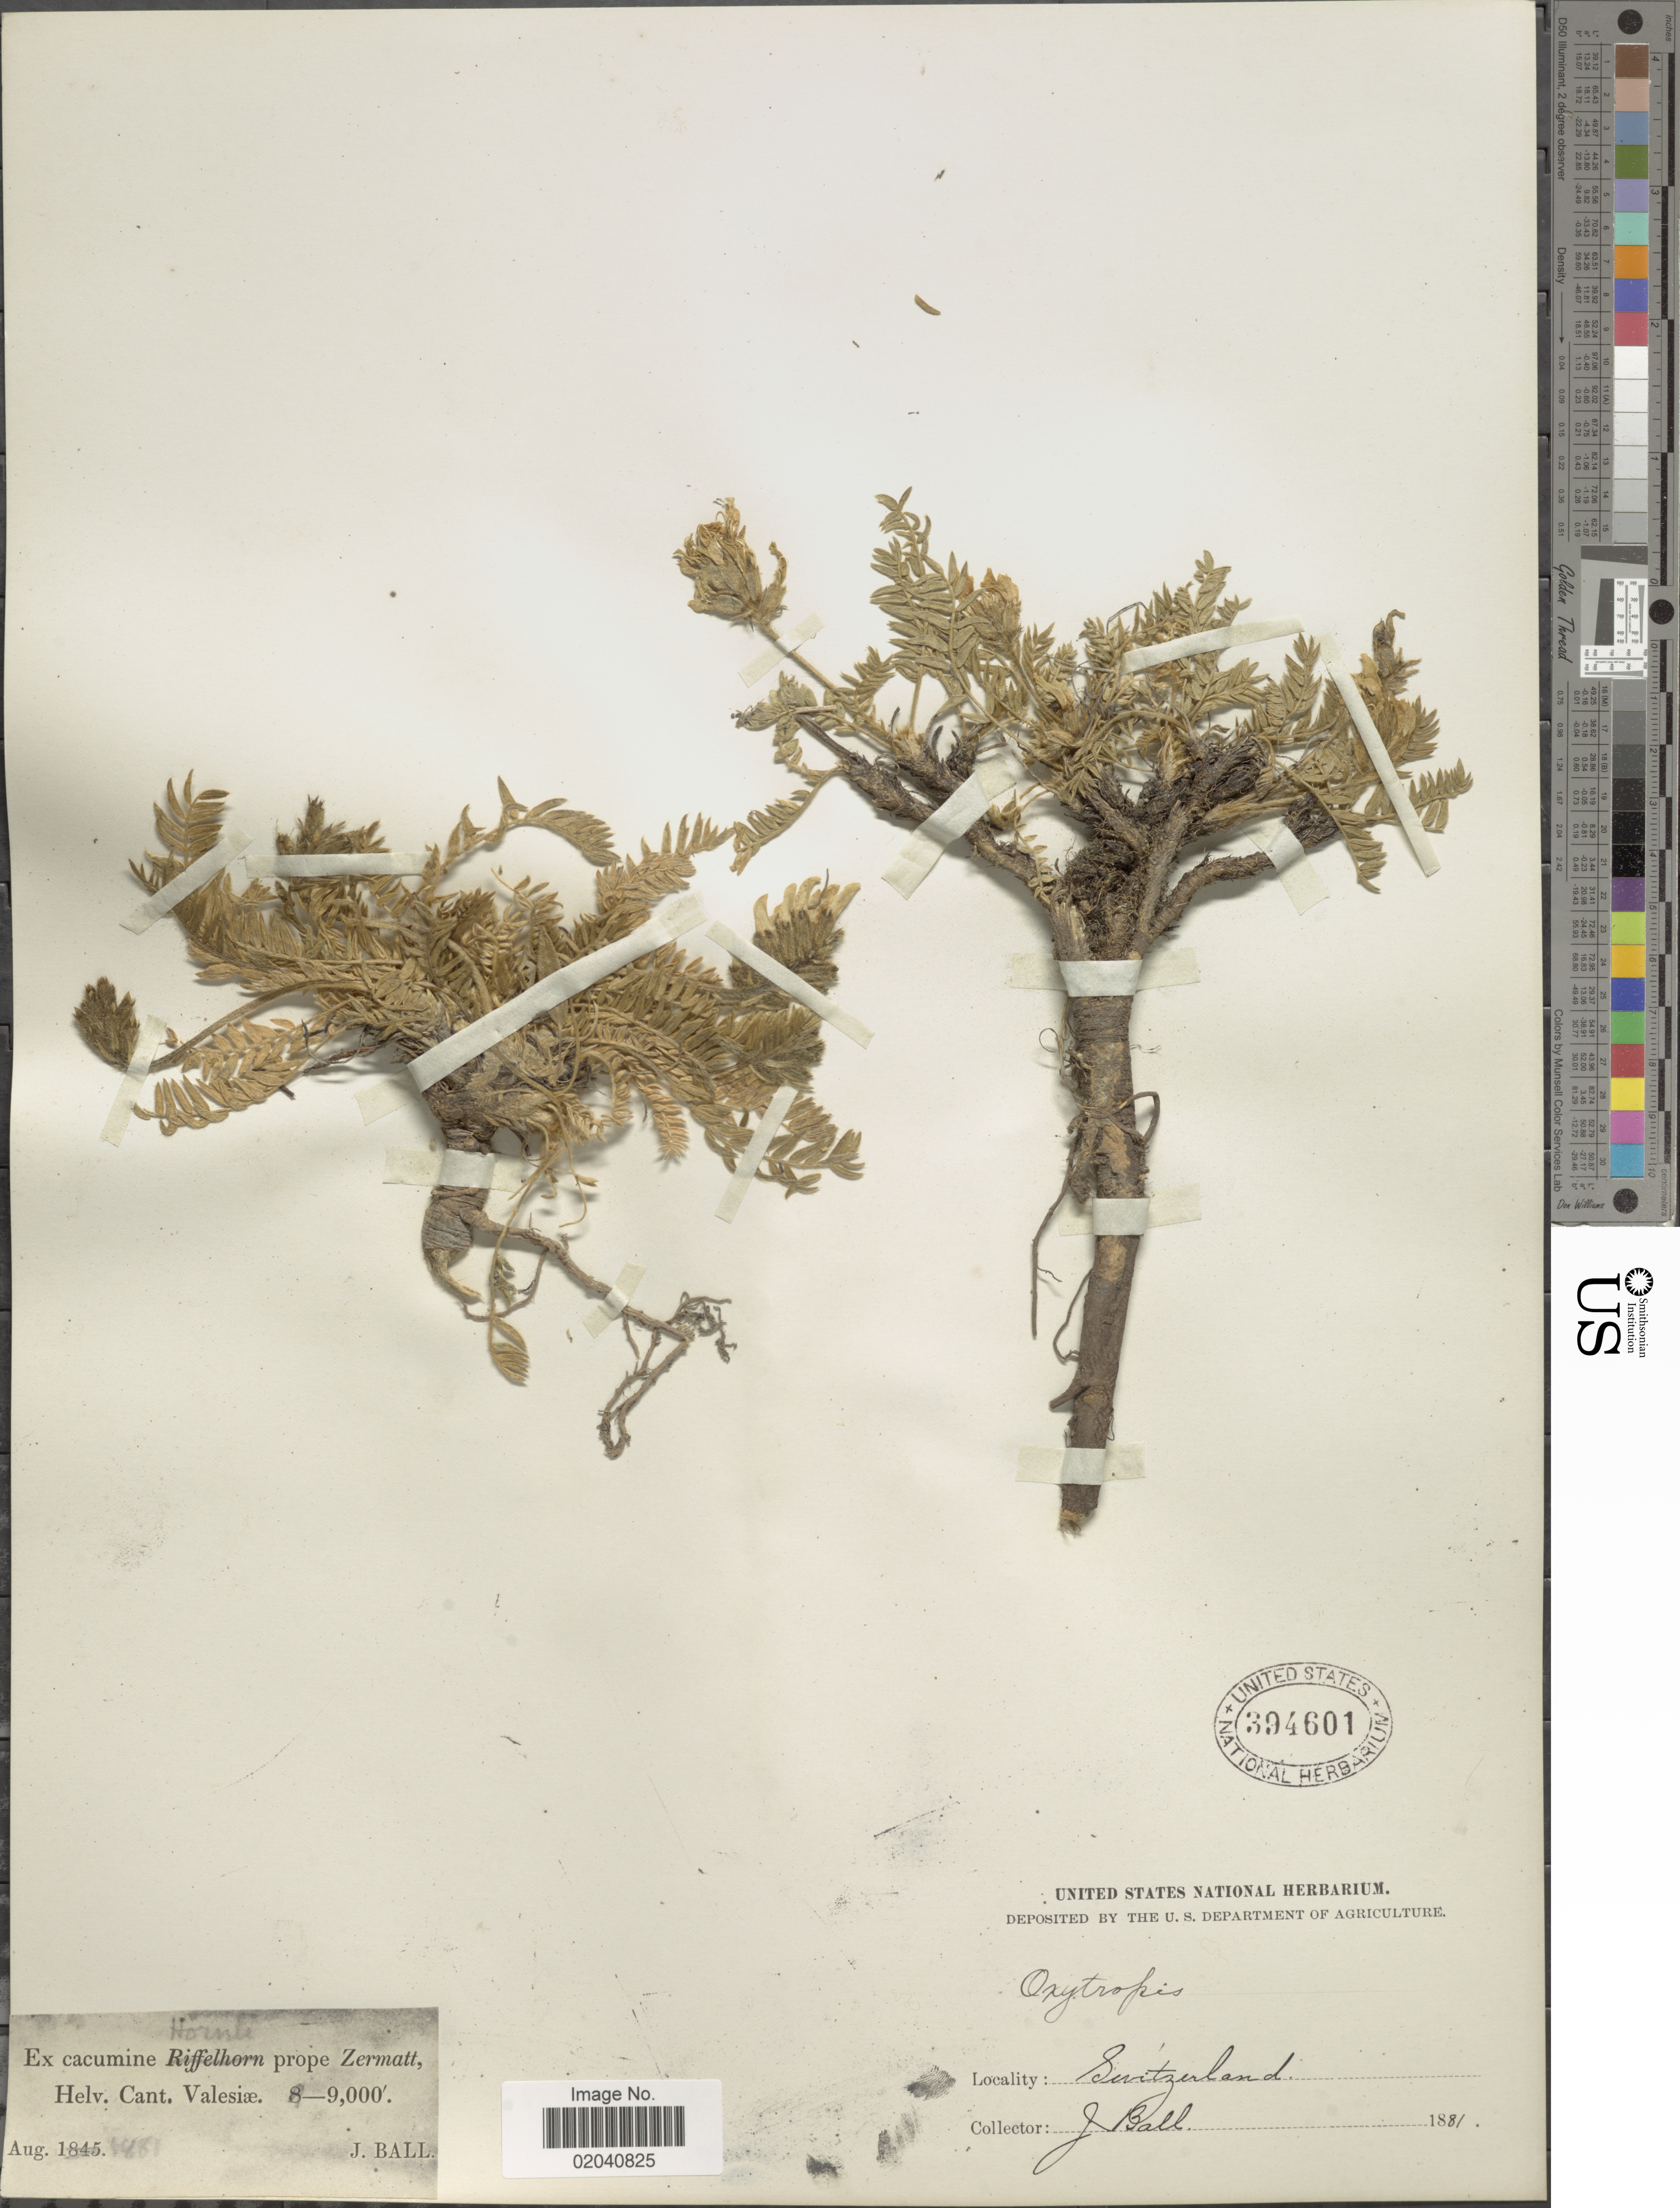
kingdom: Plantae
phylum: Tracheophyta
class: Magnoliopsida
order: Fabales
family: Fabaceae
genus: Oxytropis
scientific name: Oxytropis sp.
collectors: J. Ball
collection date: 1881-08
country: Switzerland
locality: Cacumine Hornle prope Zermatt, Helv. Cant. Valesiæ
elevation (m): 2743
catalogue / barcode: US 394601